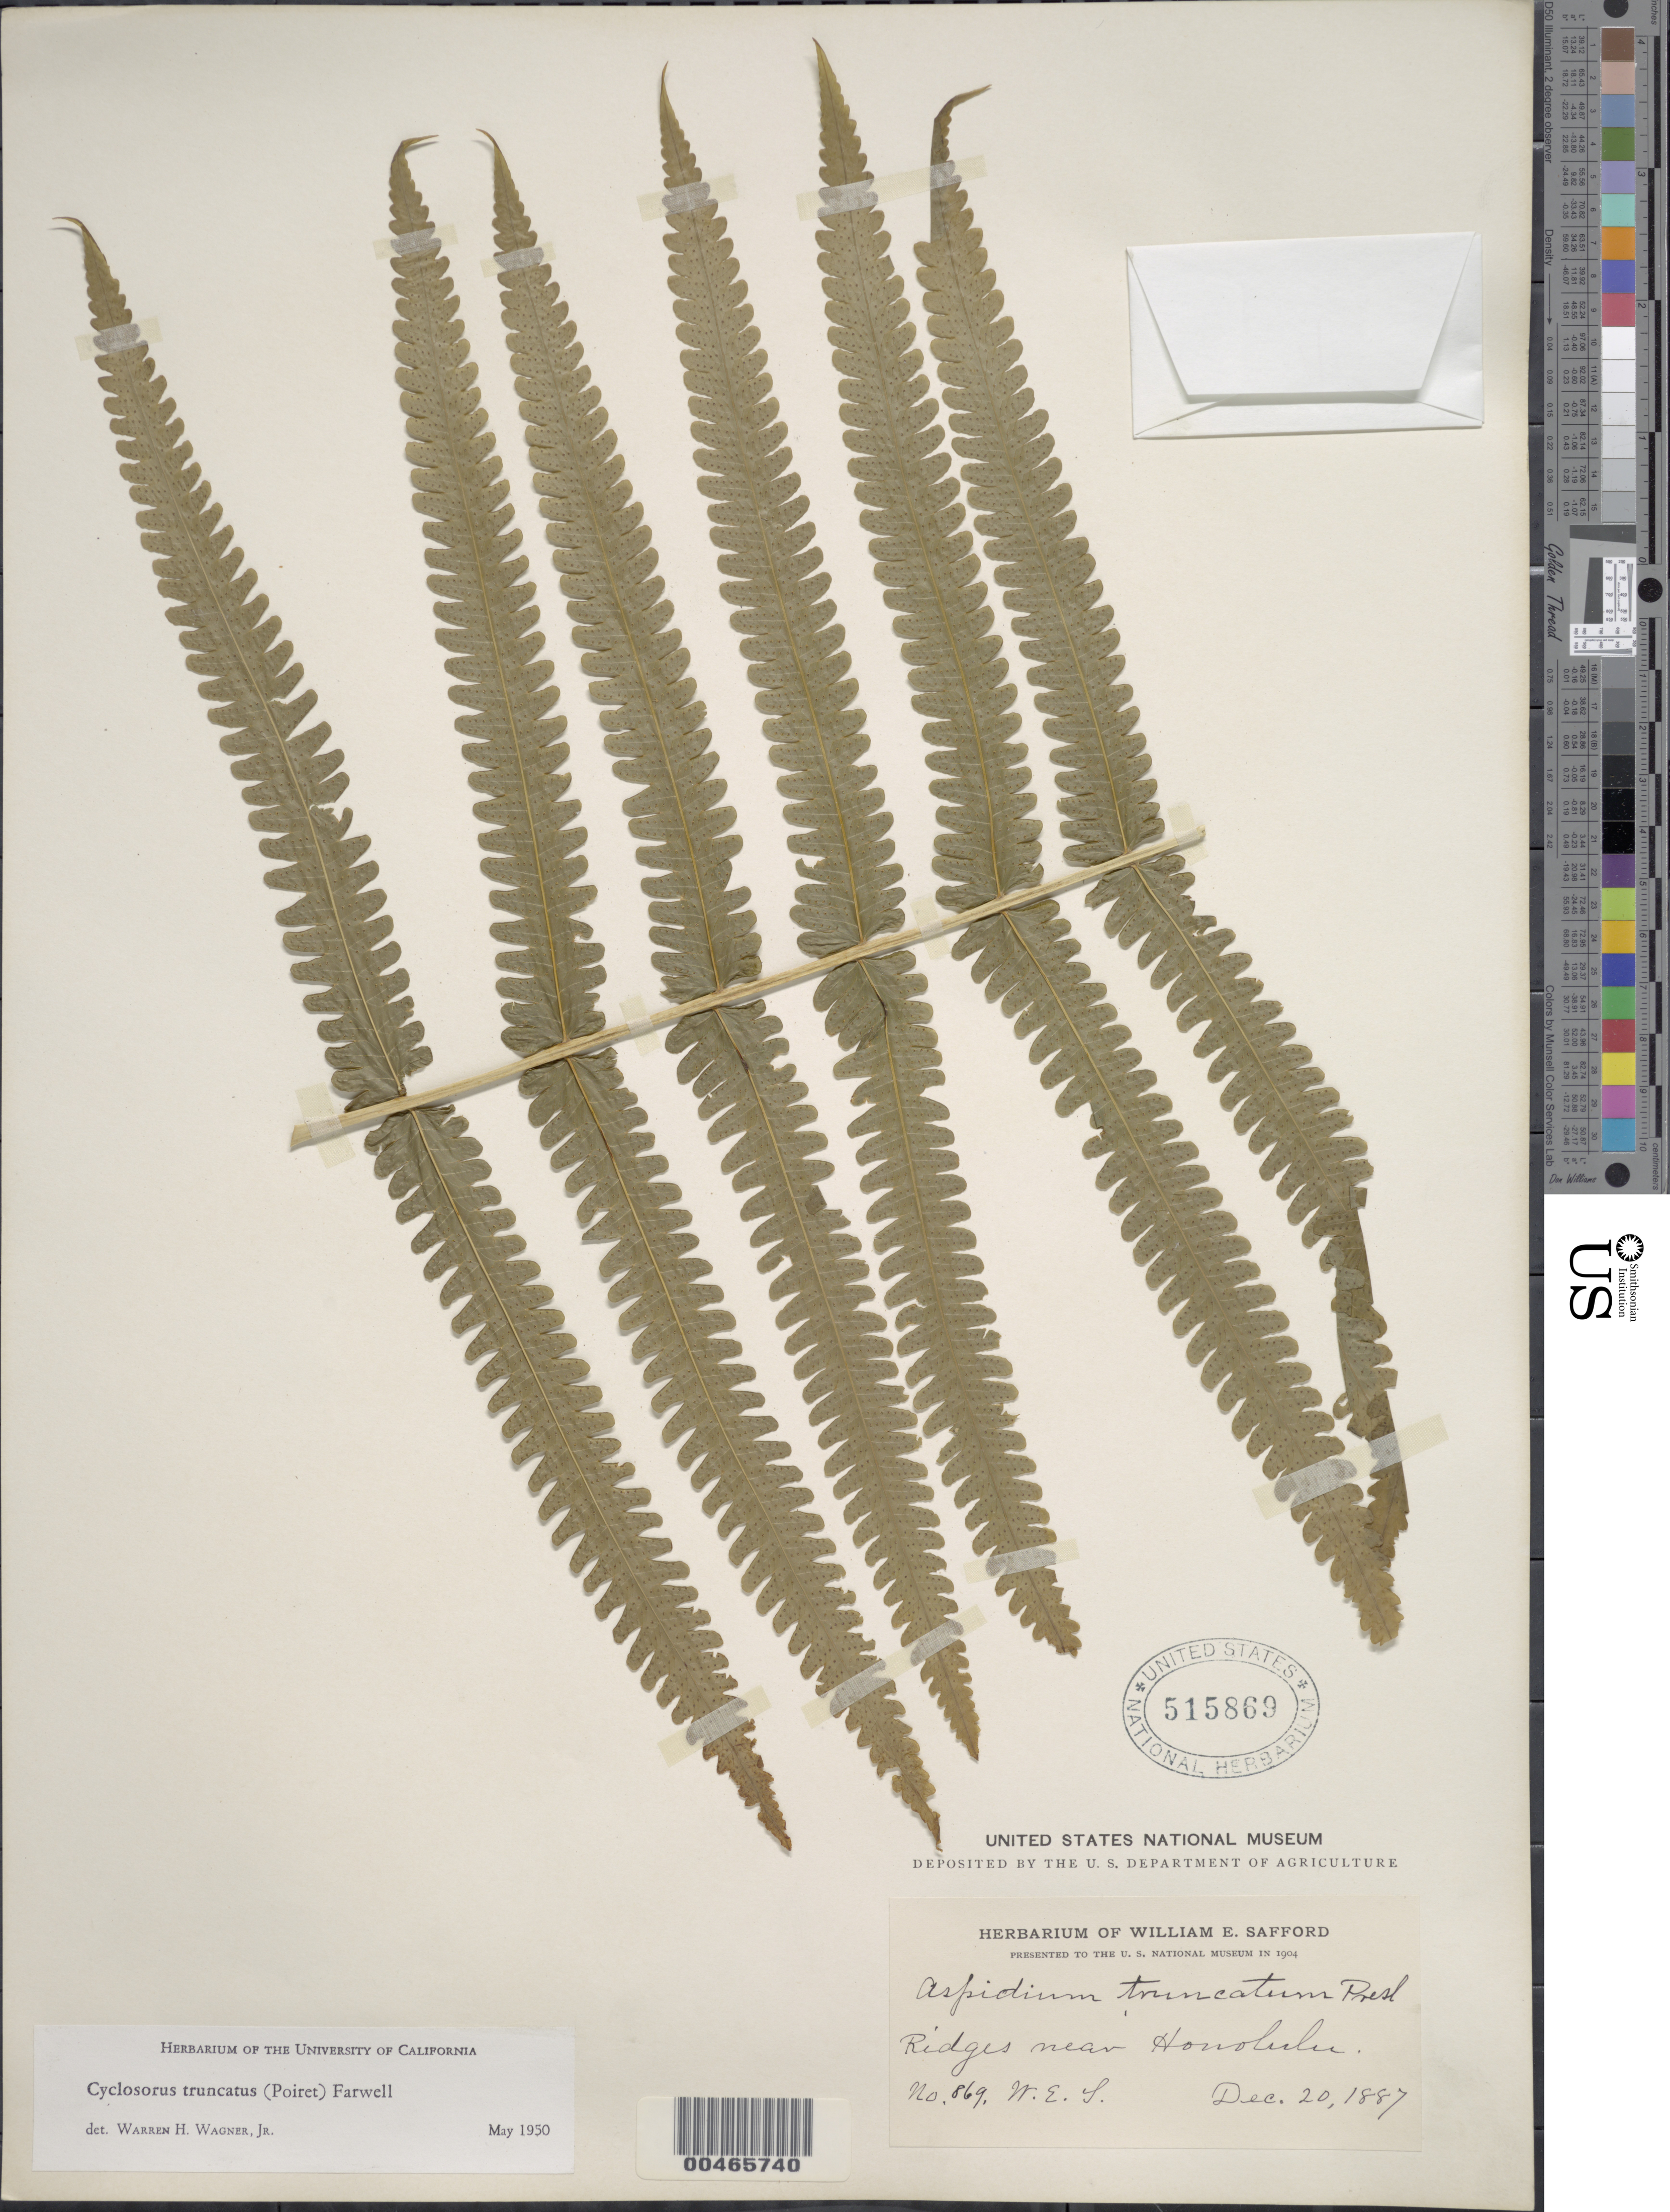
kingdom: Plantae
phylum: Tracheophyta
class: Polypodiopsida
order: Polypodiales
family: Thelypteridaceae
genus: Pneumatopteris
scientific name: Pneumatopteris truncata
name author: (Poir.) Holttum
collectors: W. E. Safford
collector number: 869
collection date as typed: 20 Dec 1887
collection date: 1887-12-20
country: United States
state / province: Hawaii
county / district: Honolulu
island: Oahu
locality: Ridges near Honolulu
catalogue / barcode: US 515869